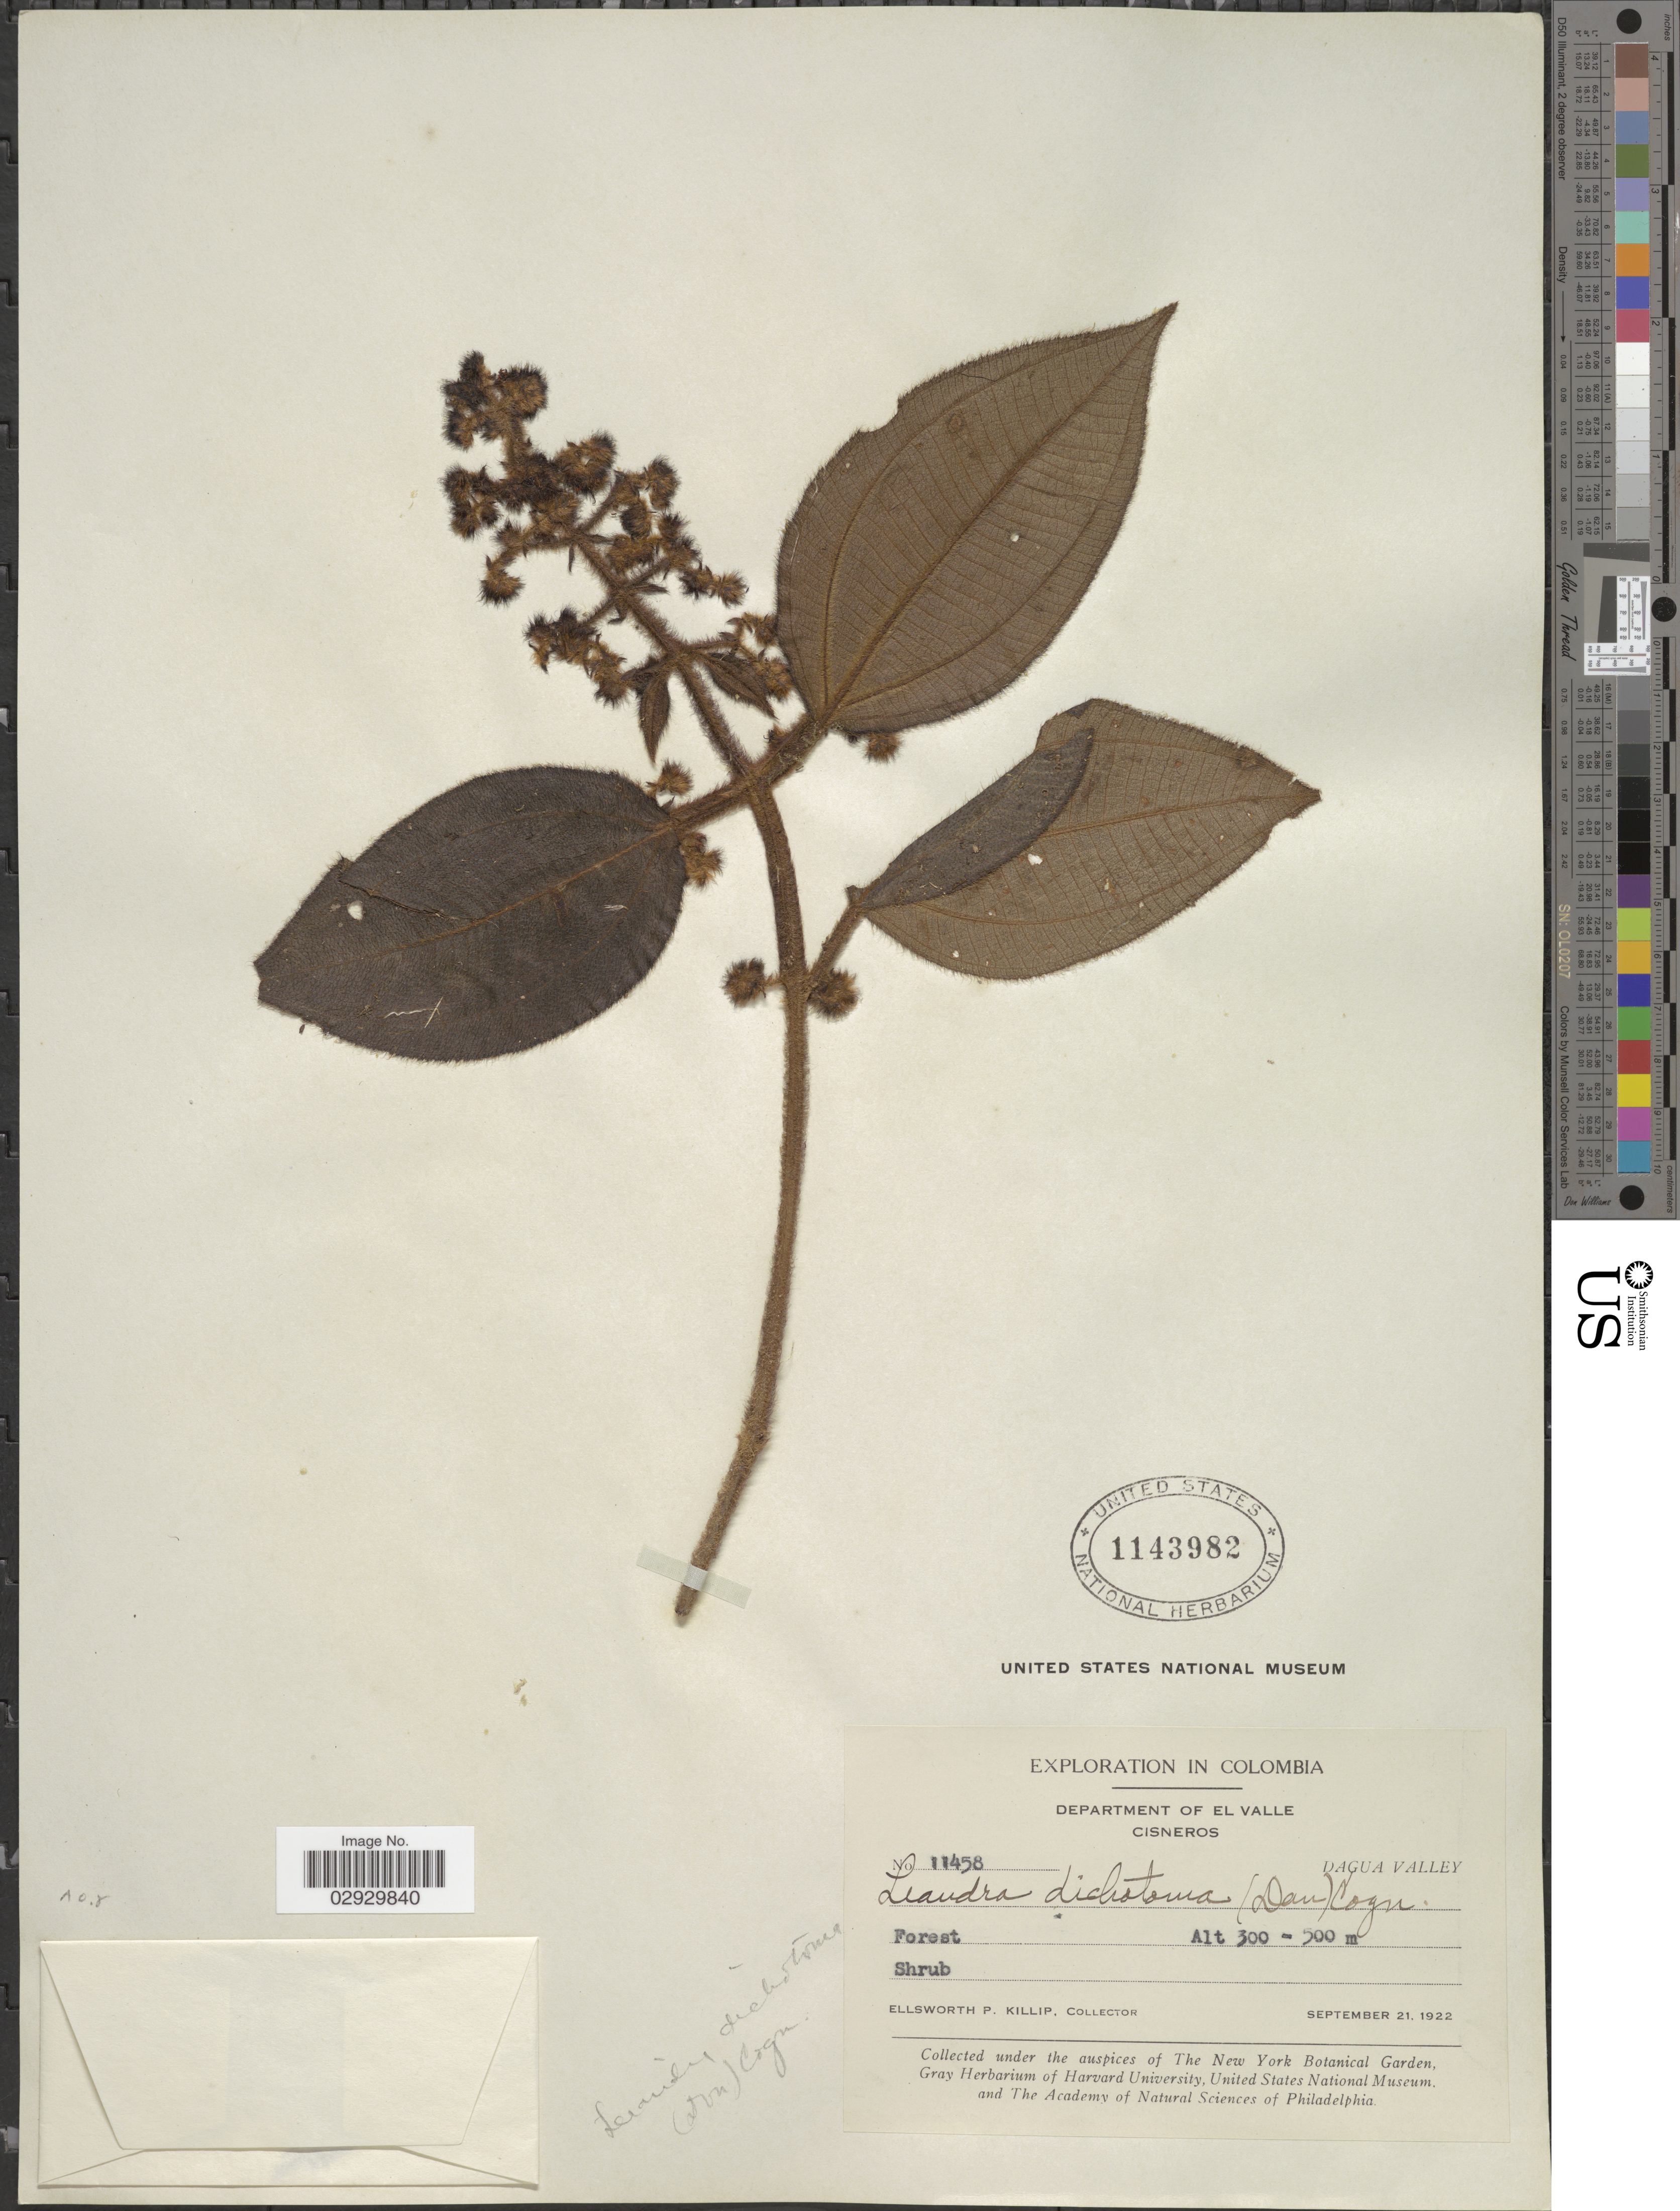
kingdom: Plantae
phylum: Tracheophyta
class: Magnoliopsida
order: Myrtales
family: Melastomataceae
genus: Leandra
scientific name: Leandra longicoma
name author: Cogn.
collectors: E. P. Killip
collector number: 11458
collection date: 1922-09-21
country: Colombia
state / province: Valle del Cauca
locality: Department of El Valle, Cisneros, Dagua Valley.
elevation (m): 300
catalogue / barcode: US 1143982